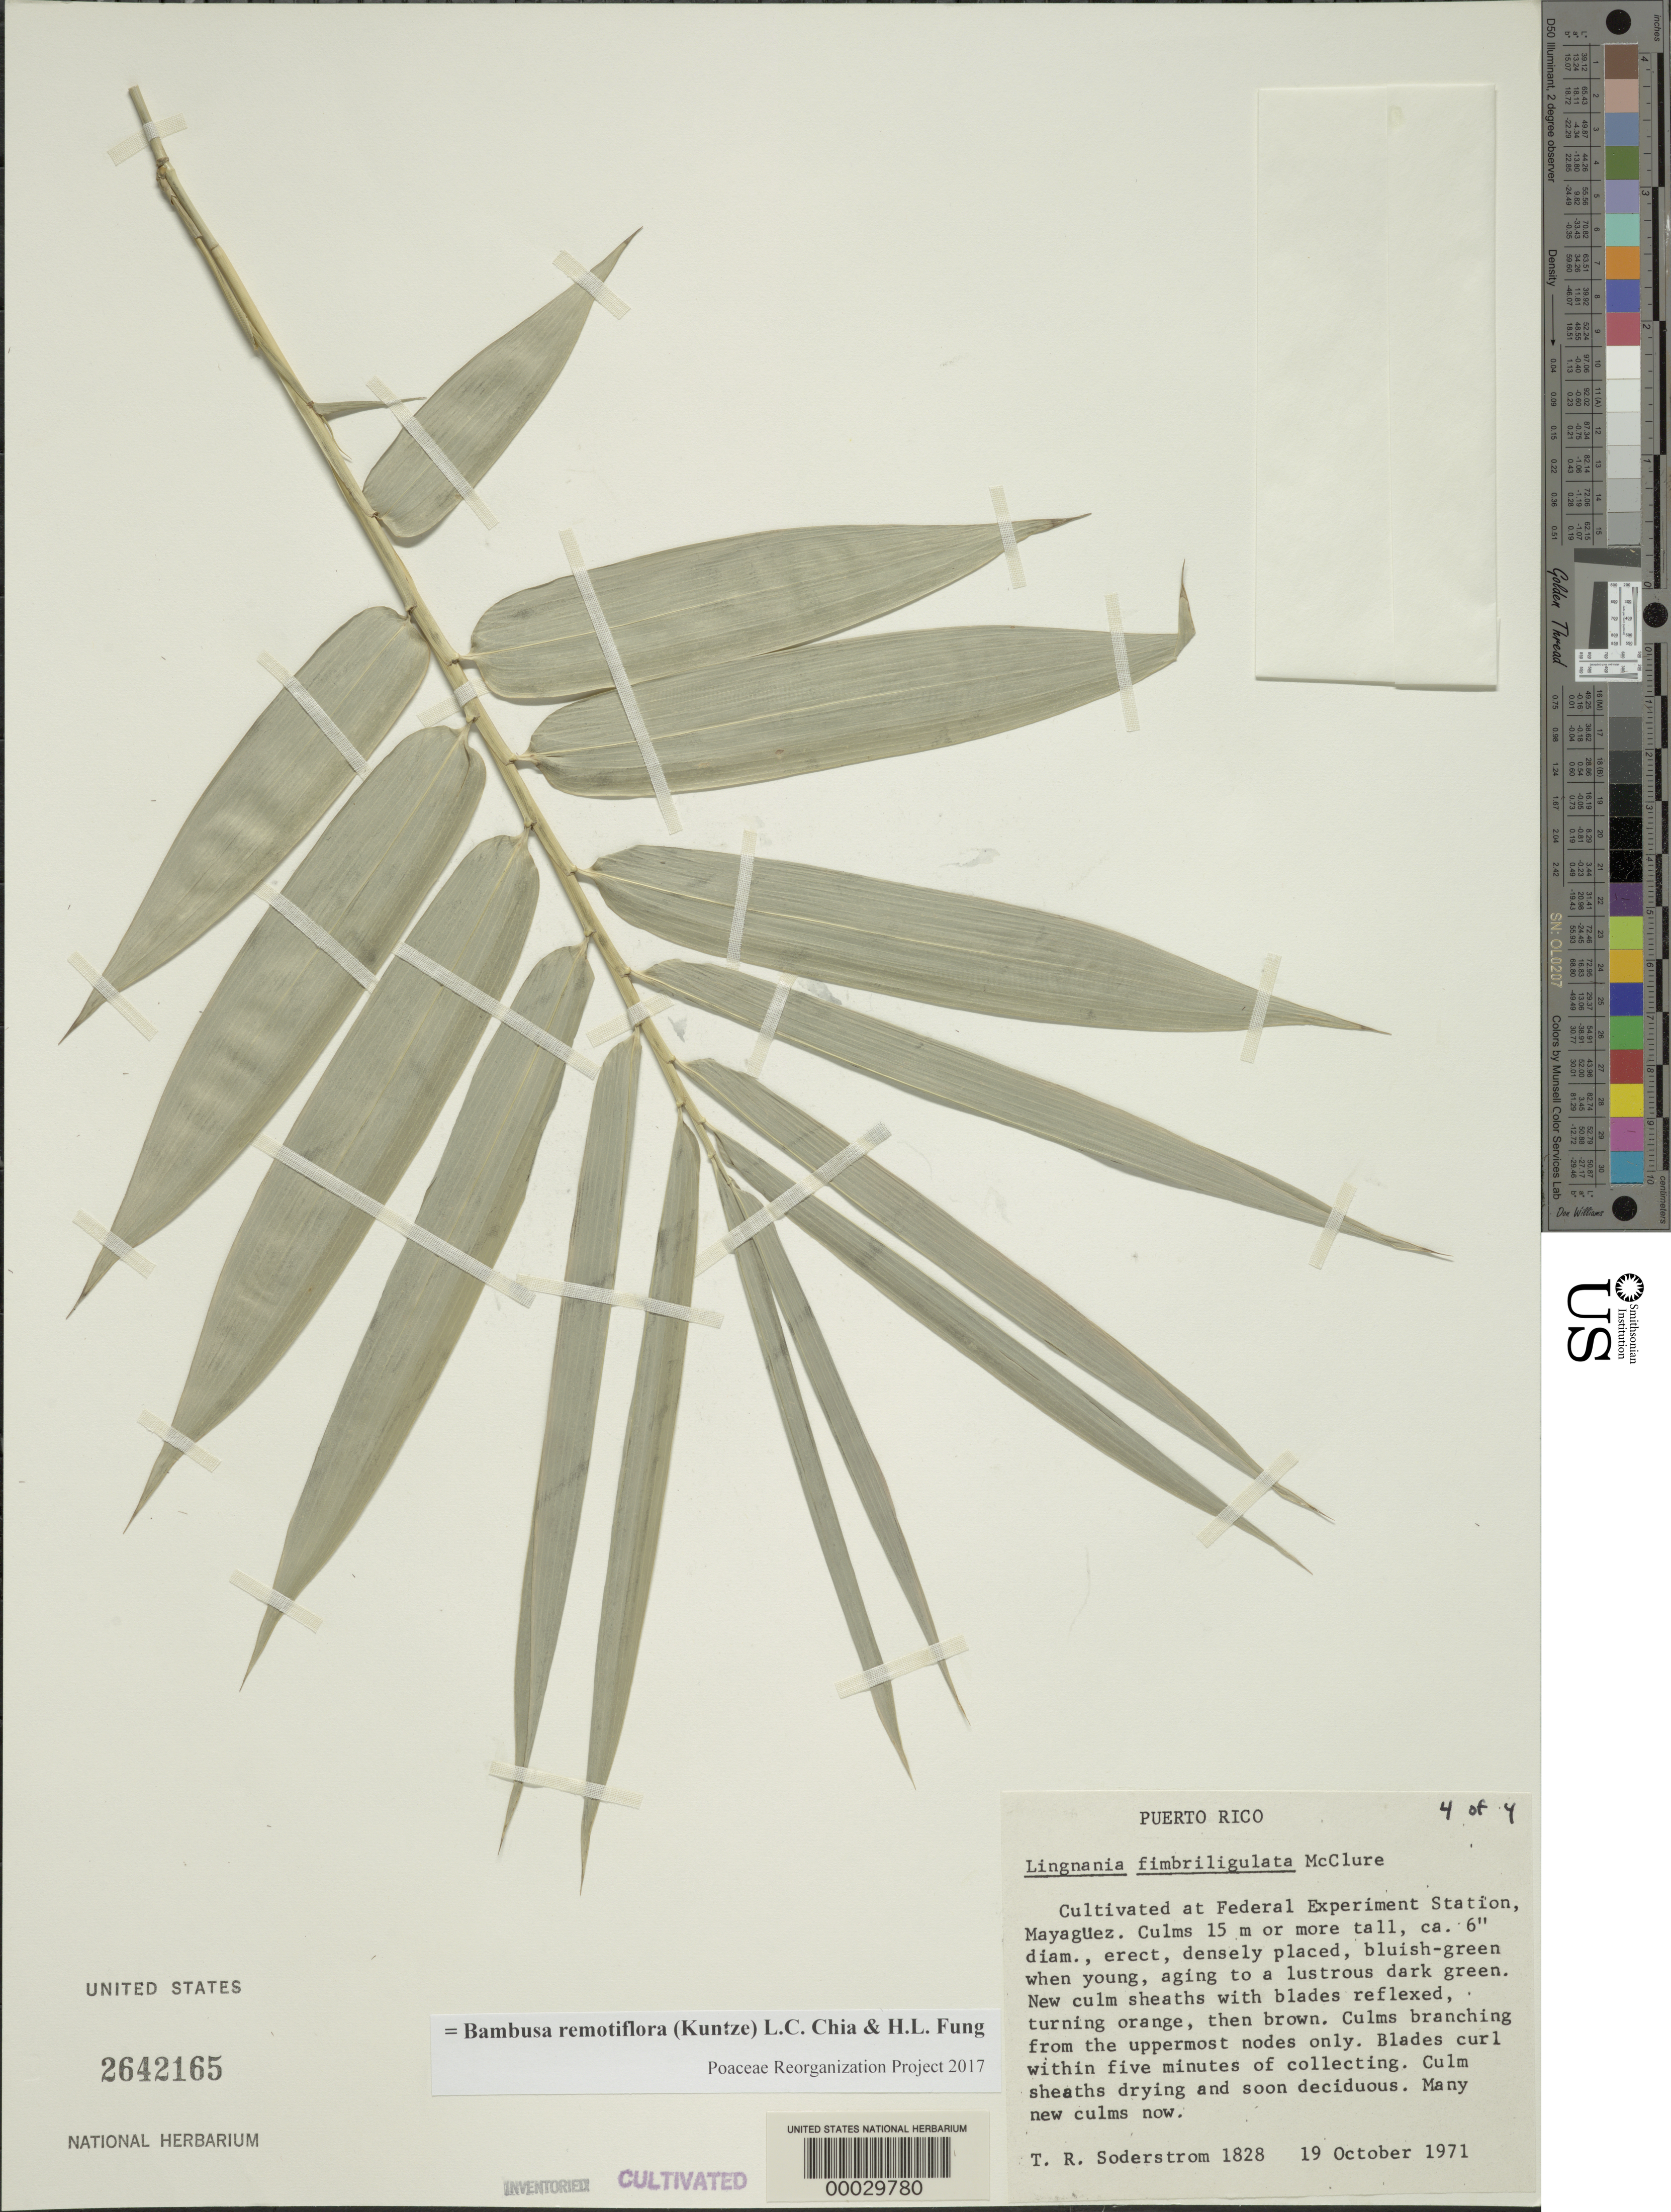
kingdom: Plantae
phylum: Tracheophyta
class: Liliopsida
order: Poales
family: Poaceae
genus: Bambusa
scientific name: Bambusa remotiflora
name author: (Kuntze) Chia & H.L. Fung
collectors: T. R. Soderstrom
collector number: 1828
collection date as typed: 19 Oct 1971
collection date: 1971-10-19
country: Puerto Rico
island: Greater Antilles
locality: Mayaguez, federal expt. station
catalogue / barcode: US 2642165